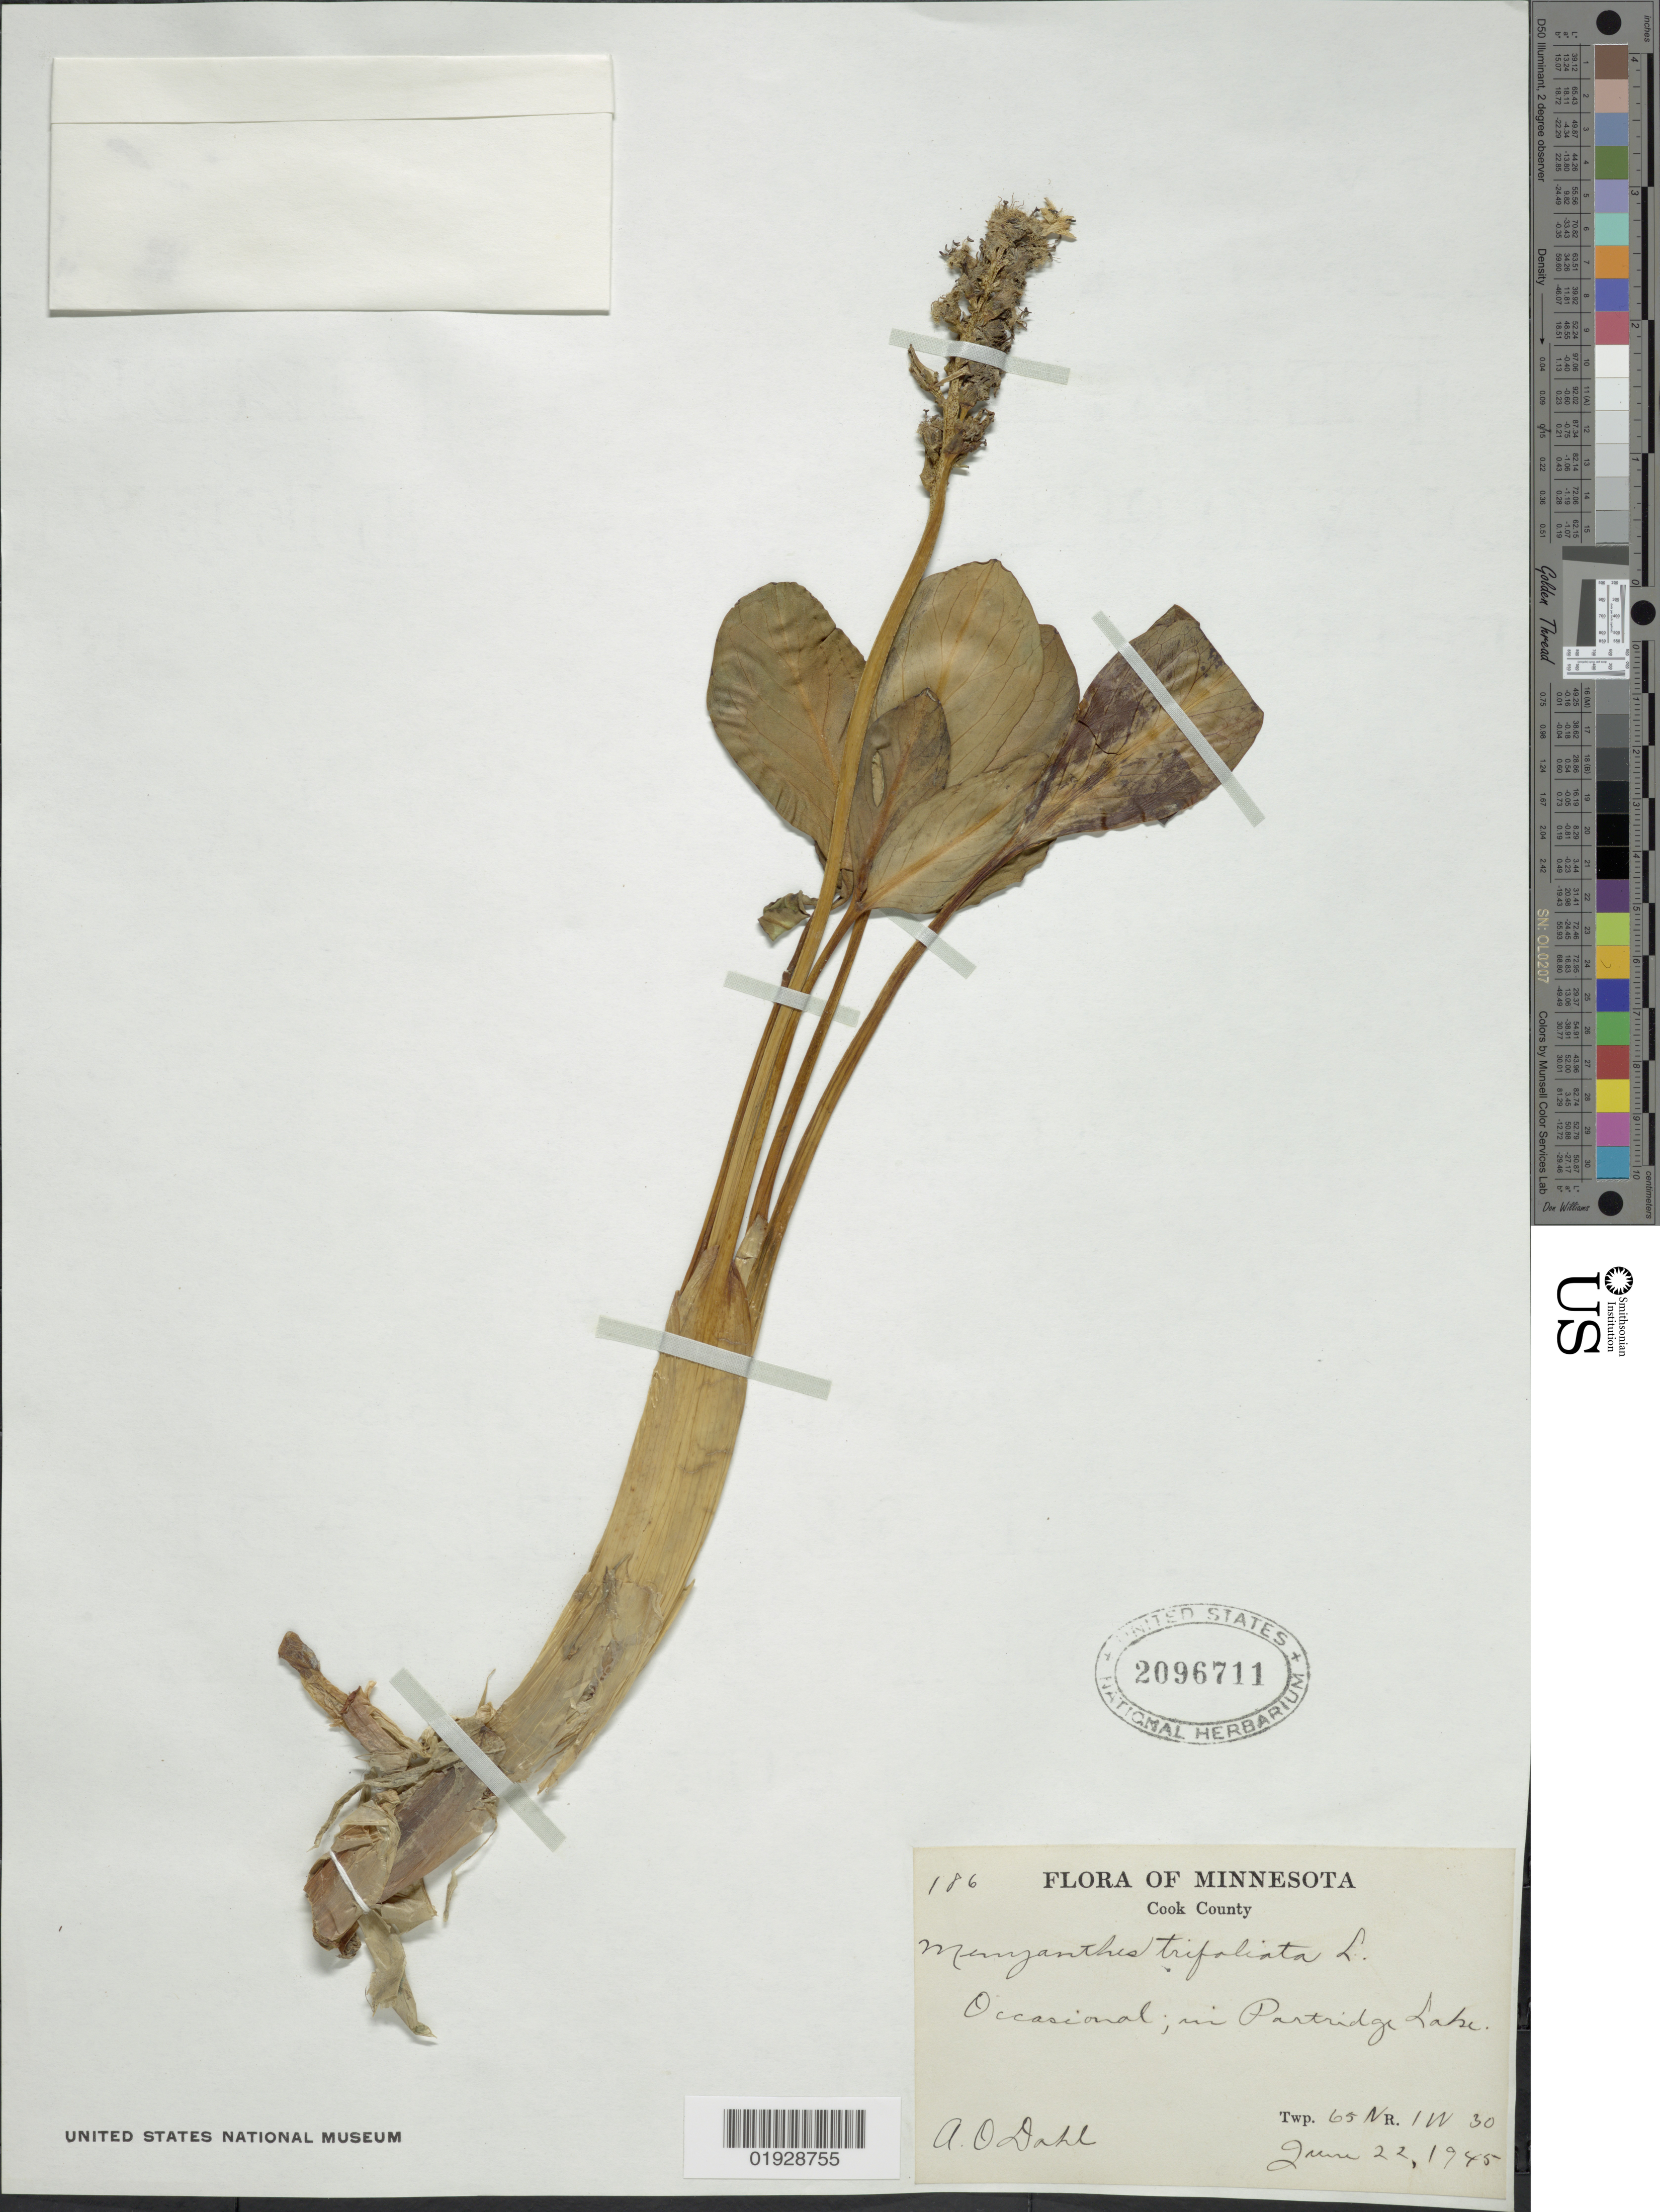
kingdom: Plantae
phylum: Tracheophyta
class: Magnoliopsida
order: Asterales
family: Menyanthaceae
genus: Menyanthes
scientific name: Menyanthes trifoliata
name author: L.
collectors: A. O. Dahl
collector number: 186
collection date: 1945-06-22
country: United States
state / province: Minnesota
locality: Cook County, Occasional; in Patridge Lake, Twp. 65 N R 1 W 30.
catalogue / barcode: US 2096711